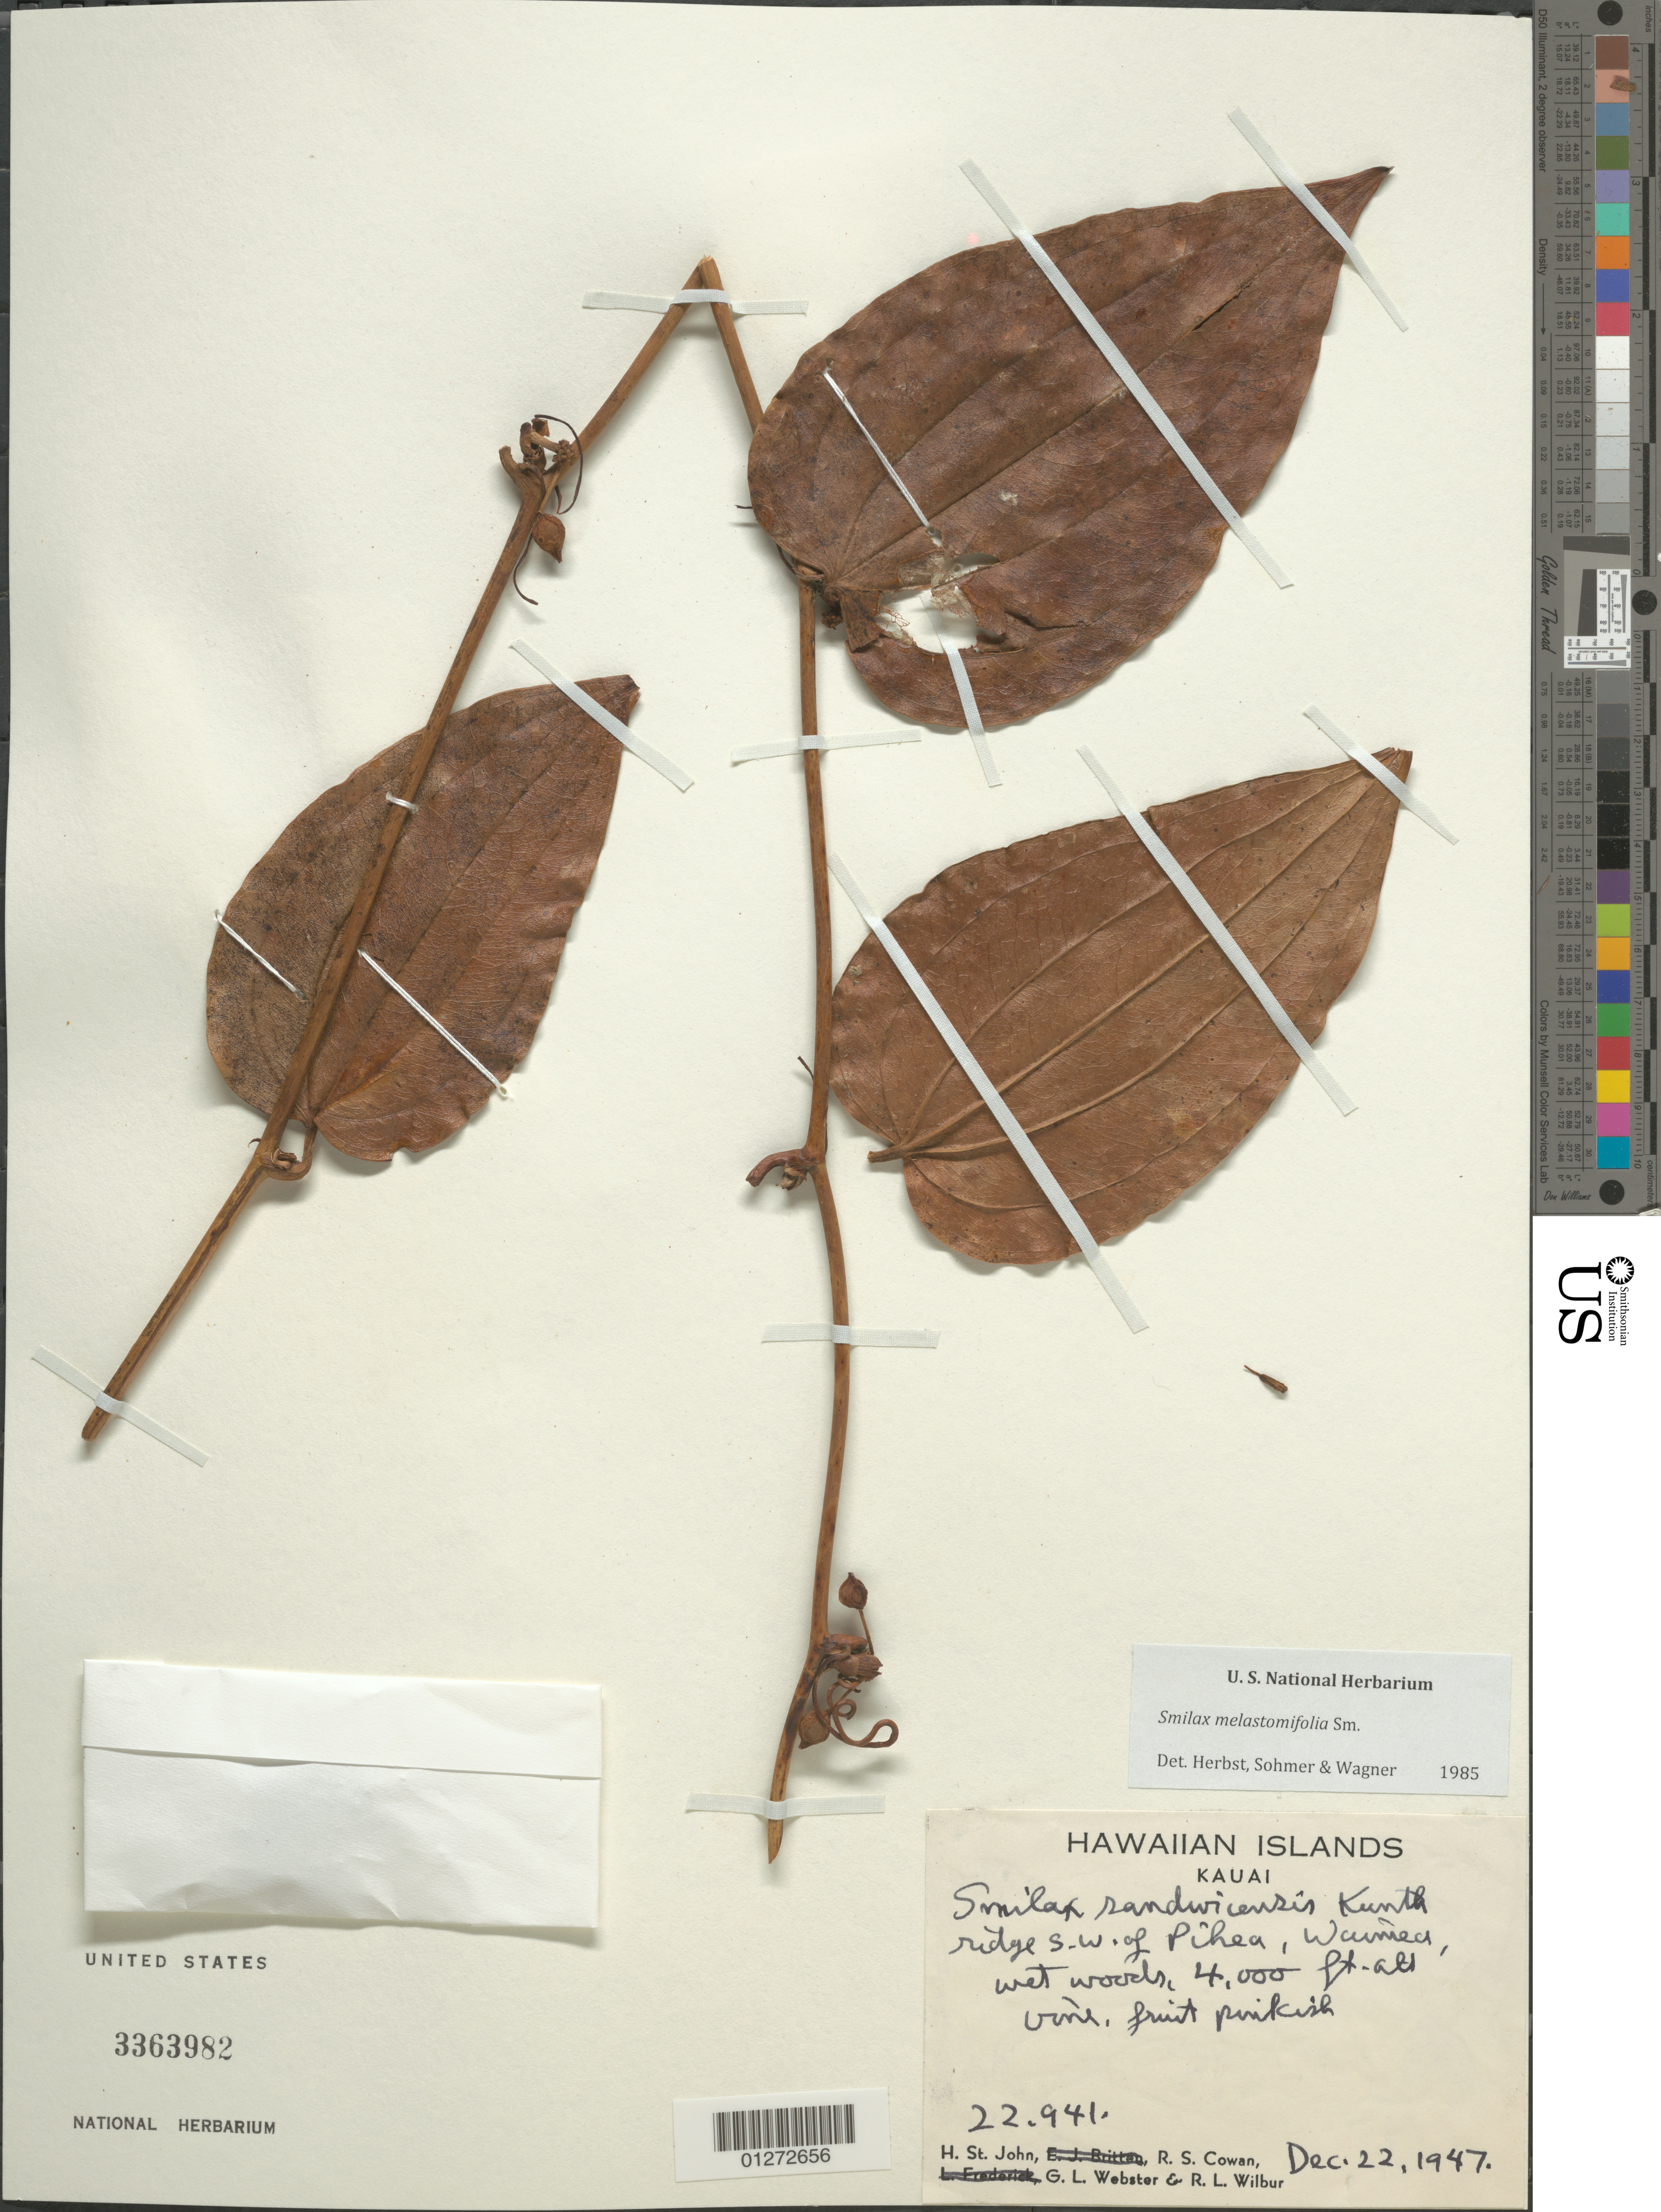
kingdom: Plantae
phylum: Tracheophyta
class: Liliopsida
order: Liliales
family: Smilacaceae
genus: Smilax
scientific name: Smilax melastomifolia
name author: Sm.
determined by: Herbst, D. R.; Sohmer, S. H.; Wagner, W. L.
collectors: H. St. John, R. S. Cowan, G. L. Webster & R. L. Wilbur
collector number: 22941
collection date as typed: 22 Dec 1947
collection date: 1947-12-22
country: United States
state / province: Hawaii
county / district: Kauai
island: Kaua'i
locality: ridge SW of Pihea, Waimea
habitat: Wet woods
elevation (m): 1219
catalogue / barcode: US 3363982